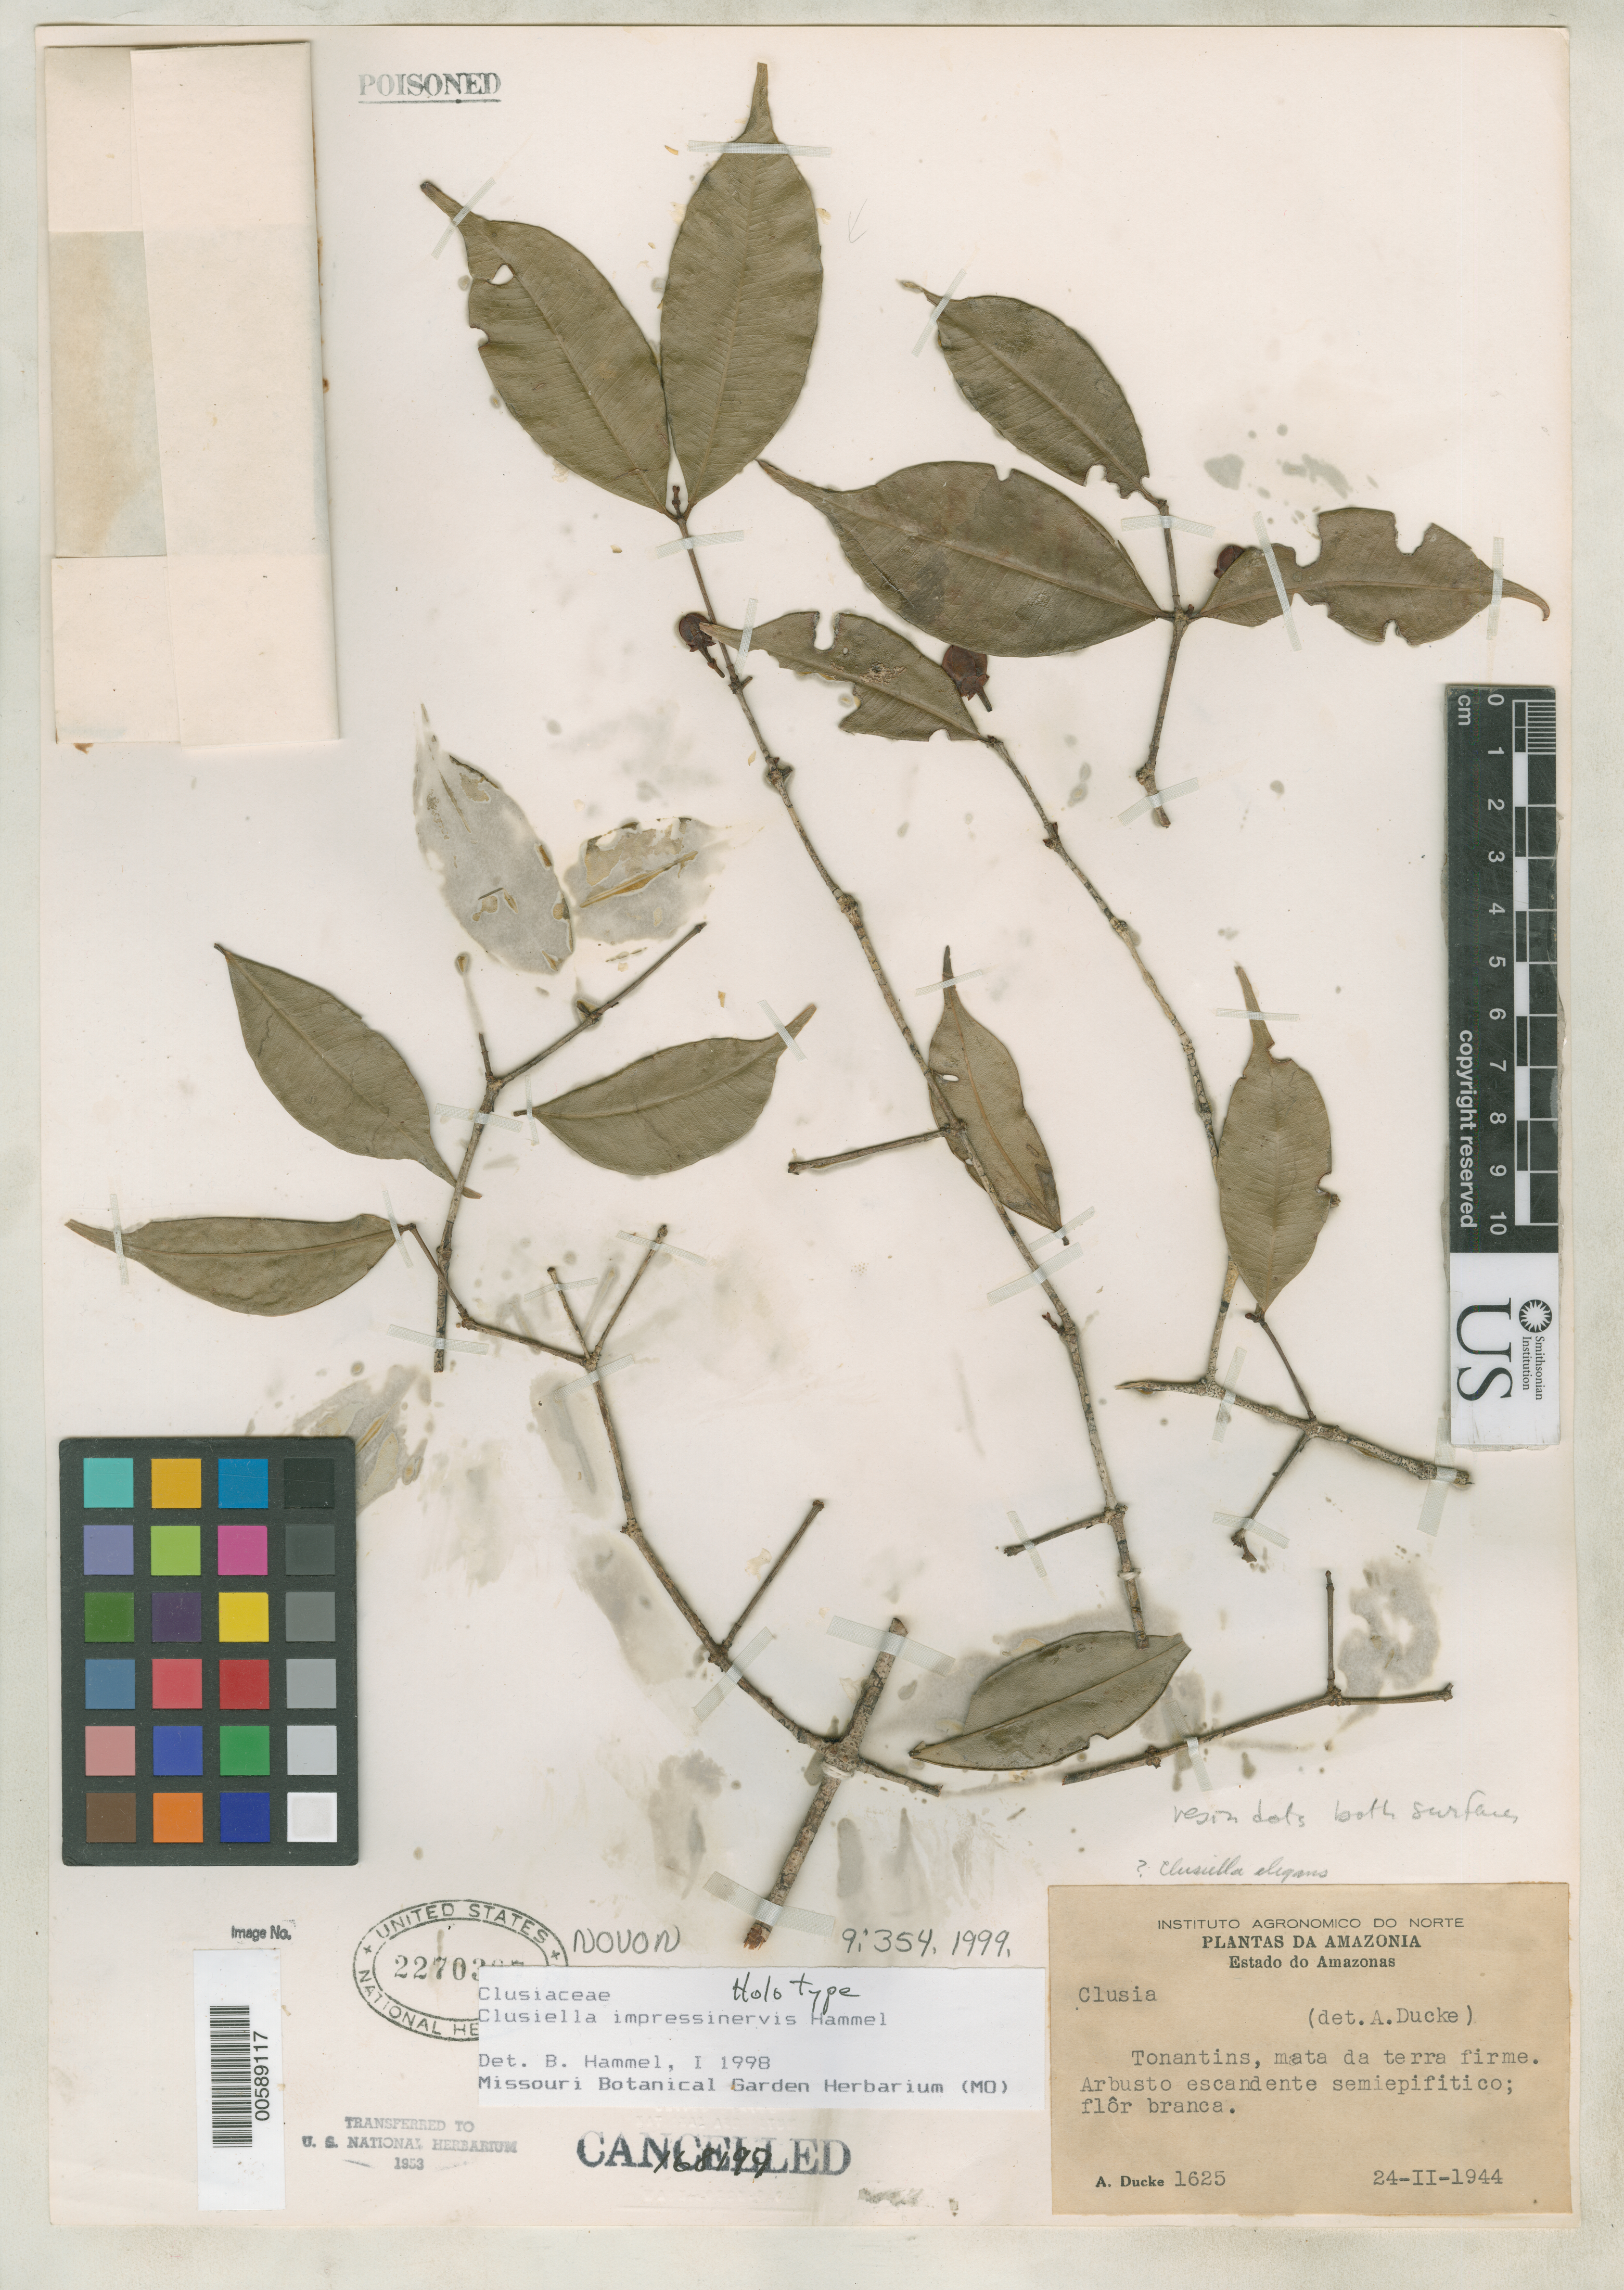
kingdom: Plantae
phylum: Tracheophyta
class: Magnoliopsida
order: Malpighiales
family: Calophyllaceae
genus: Clusiella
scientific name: Clusiella impressinervis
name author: Hammel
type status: Holotype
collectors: A. Ducke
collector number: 1625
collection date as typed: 24 Feb 1944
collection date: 1944-02-24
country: Brazil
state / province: Amazonas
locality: Tonantins, mata da terra firme.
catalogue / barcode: US 2270397